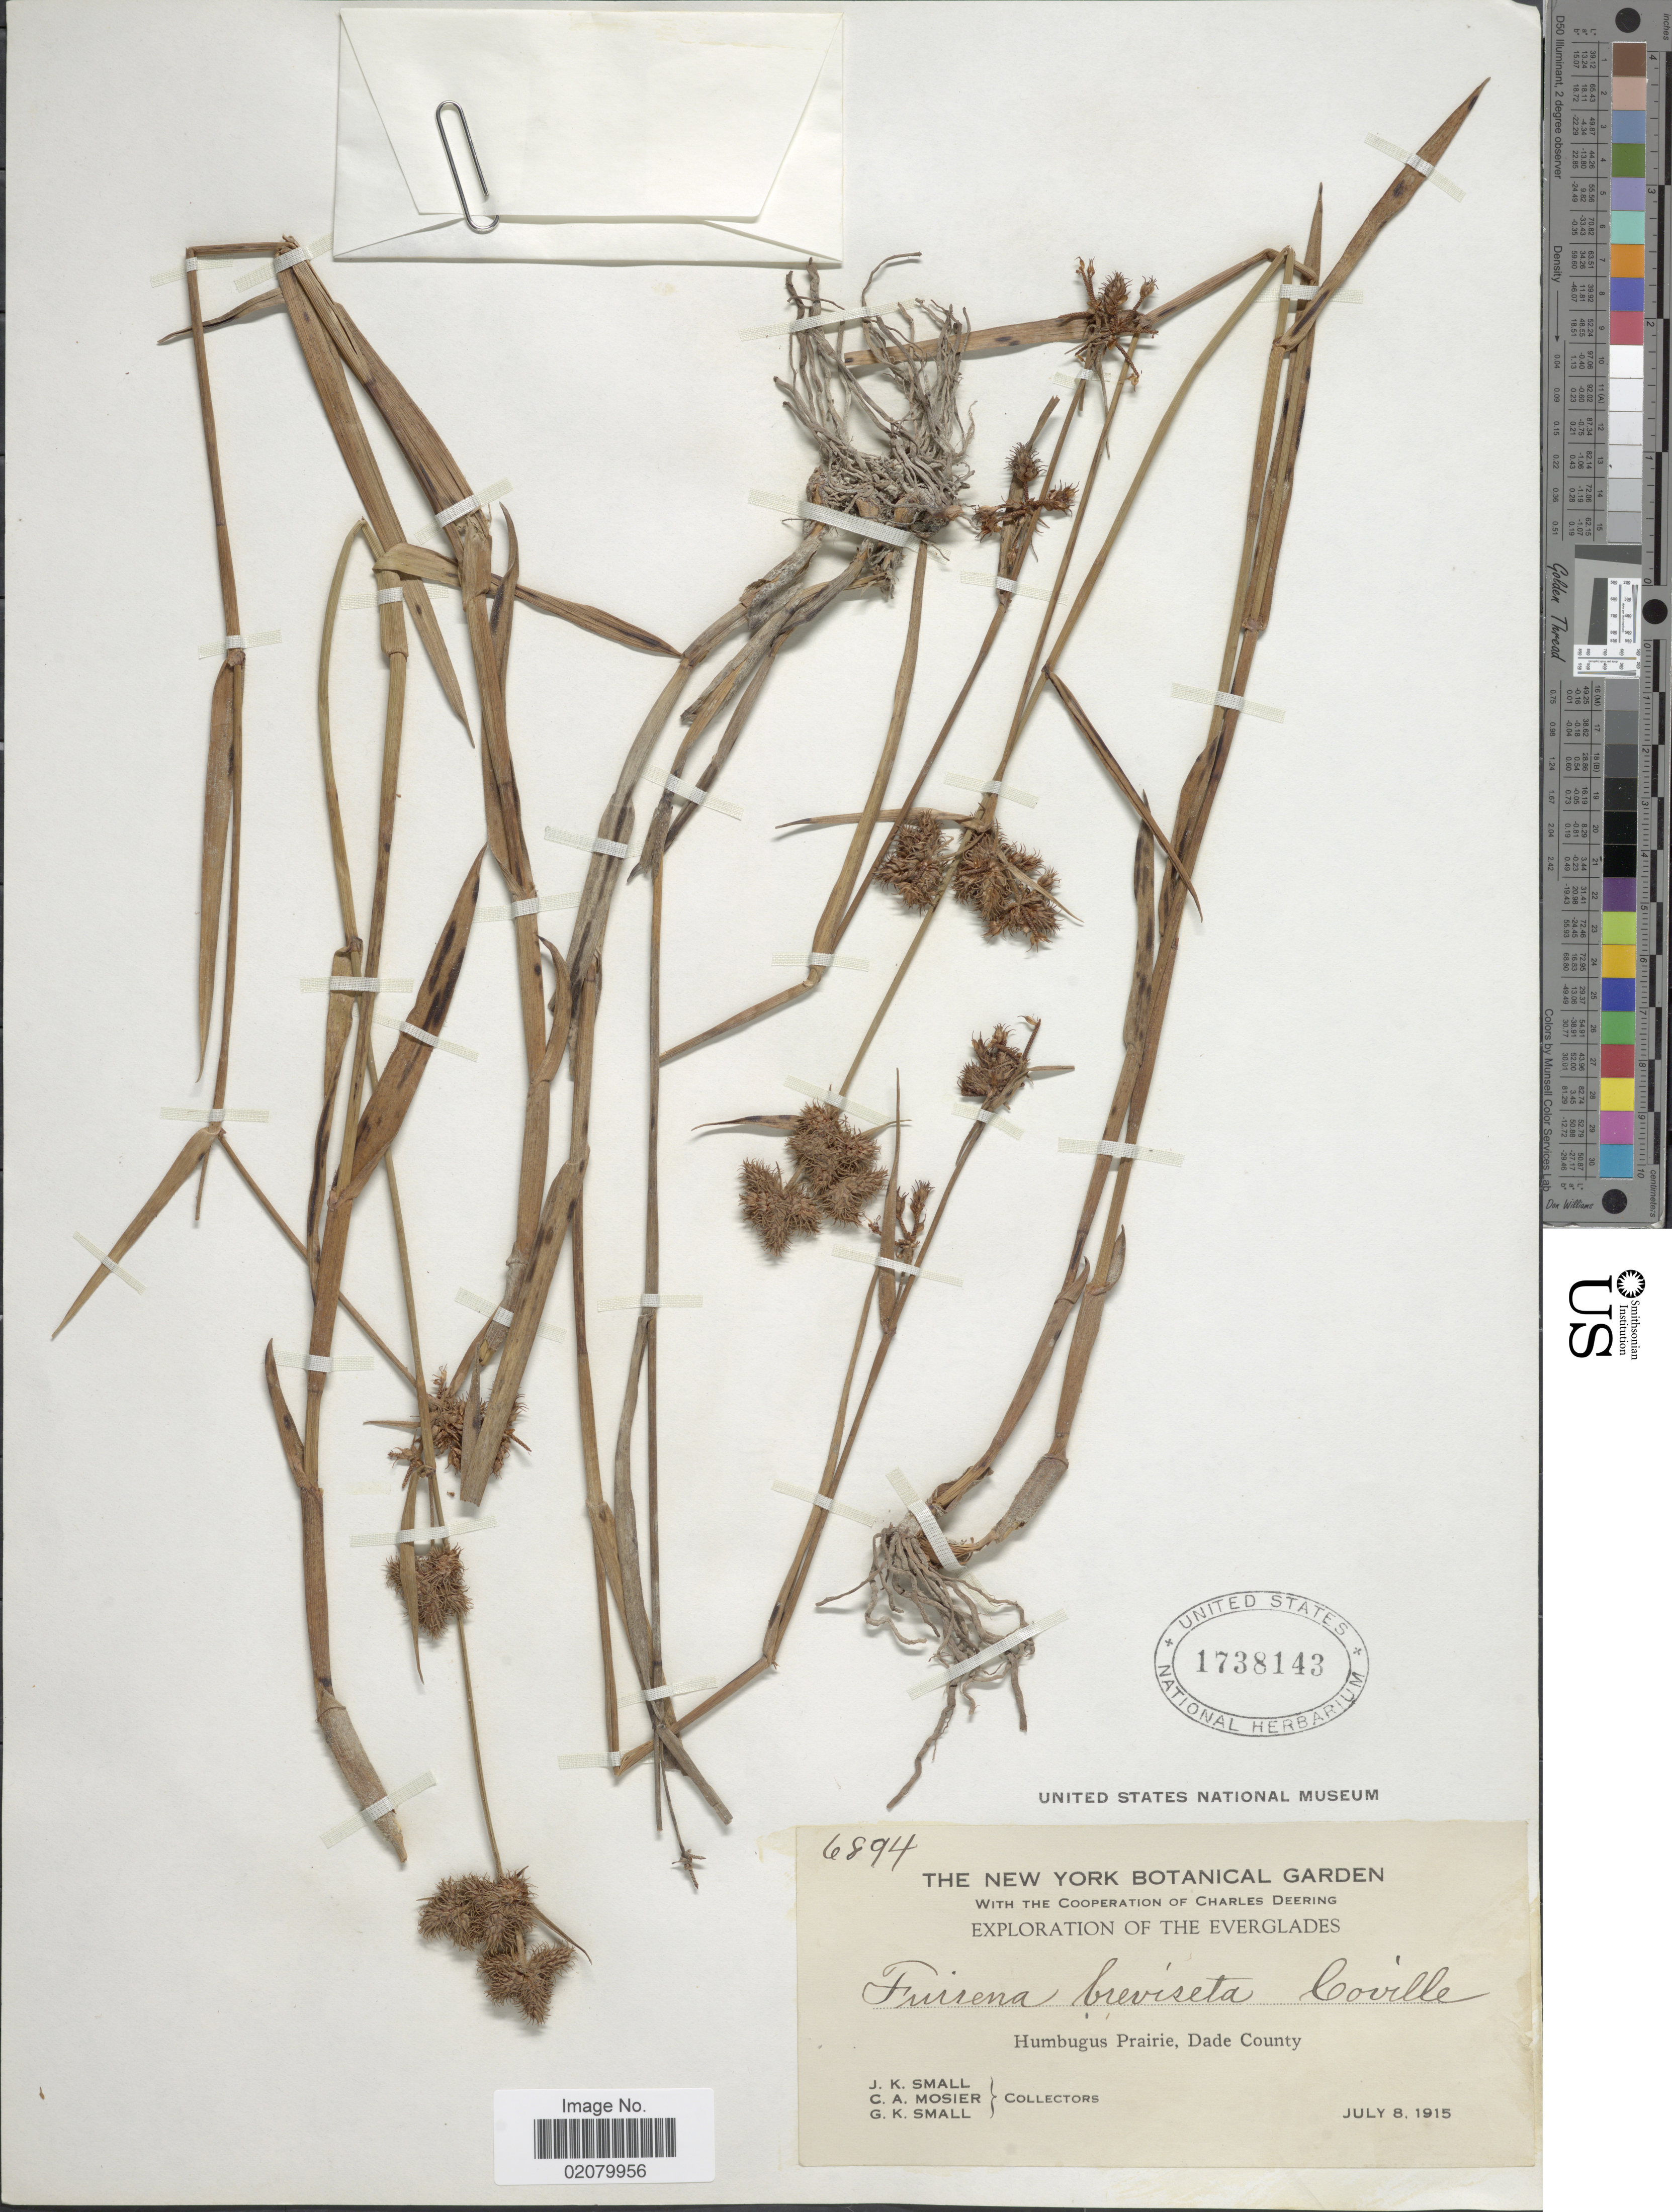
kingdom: Plantae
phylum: Tracheophyta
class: Liliopsida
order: Poales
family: Cyperaceae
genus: Fuirena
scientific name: Fuirena squarrosa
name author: Michx.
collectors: J. K. Small, C. A. Mosier & G. K. Small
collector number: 6894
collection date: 1915-07-08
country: United States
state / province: Florida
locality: The Everglades. Humbugus Prairie, Dade County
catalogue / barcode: US 1738143